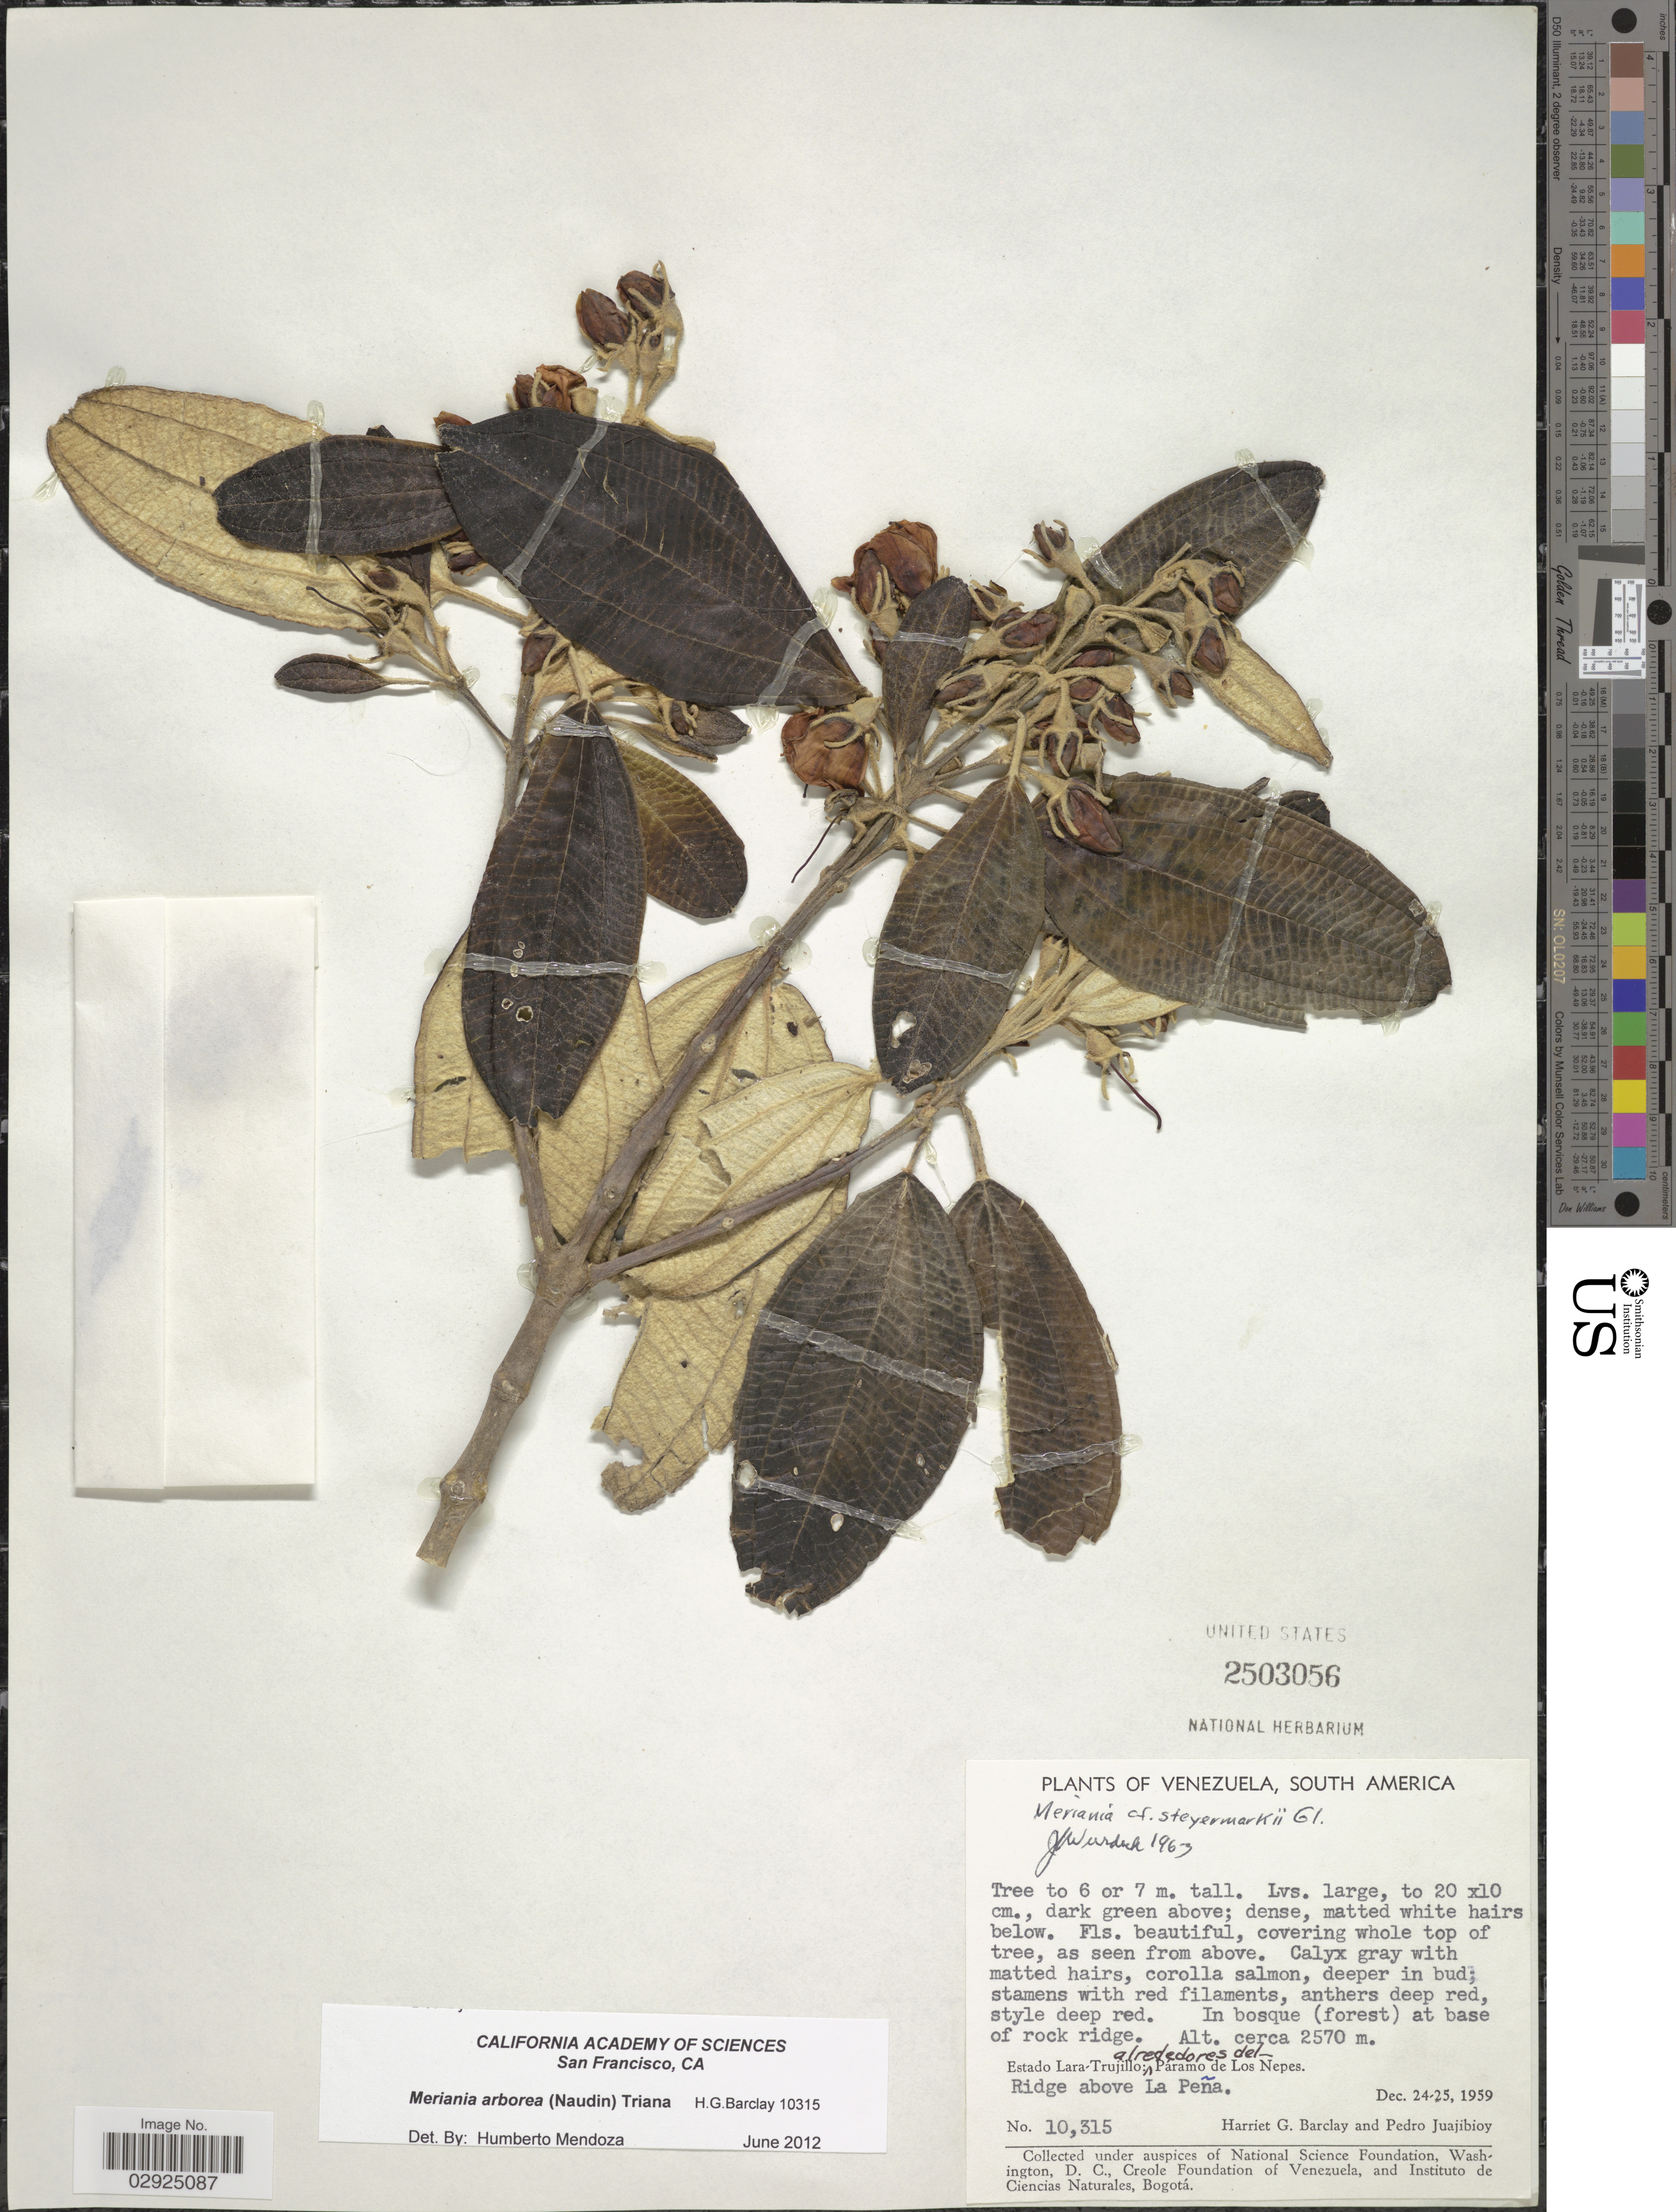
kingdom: Plantae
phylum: Tracheophyta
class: Magnoliopsida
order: Myrtales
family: Melastomataceae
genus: Meriania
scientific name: Meriania arborea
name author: (Naudin) Triana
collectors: H. G. Barclay & P. Juaijibioy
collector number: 10315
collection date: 1959-12-24/1959-12-25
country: Venezuela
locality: Estado Lara-Trujillo: alrededores del Paramo de Los Nepas. Ridge above La Peña.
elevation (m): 2570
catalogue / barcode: US 2503056